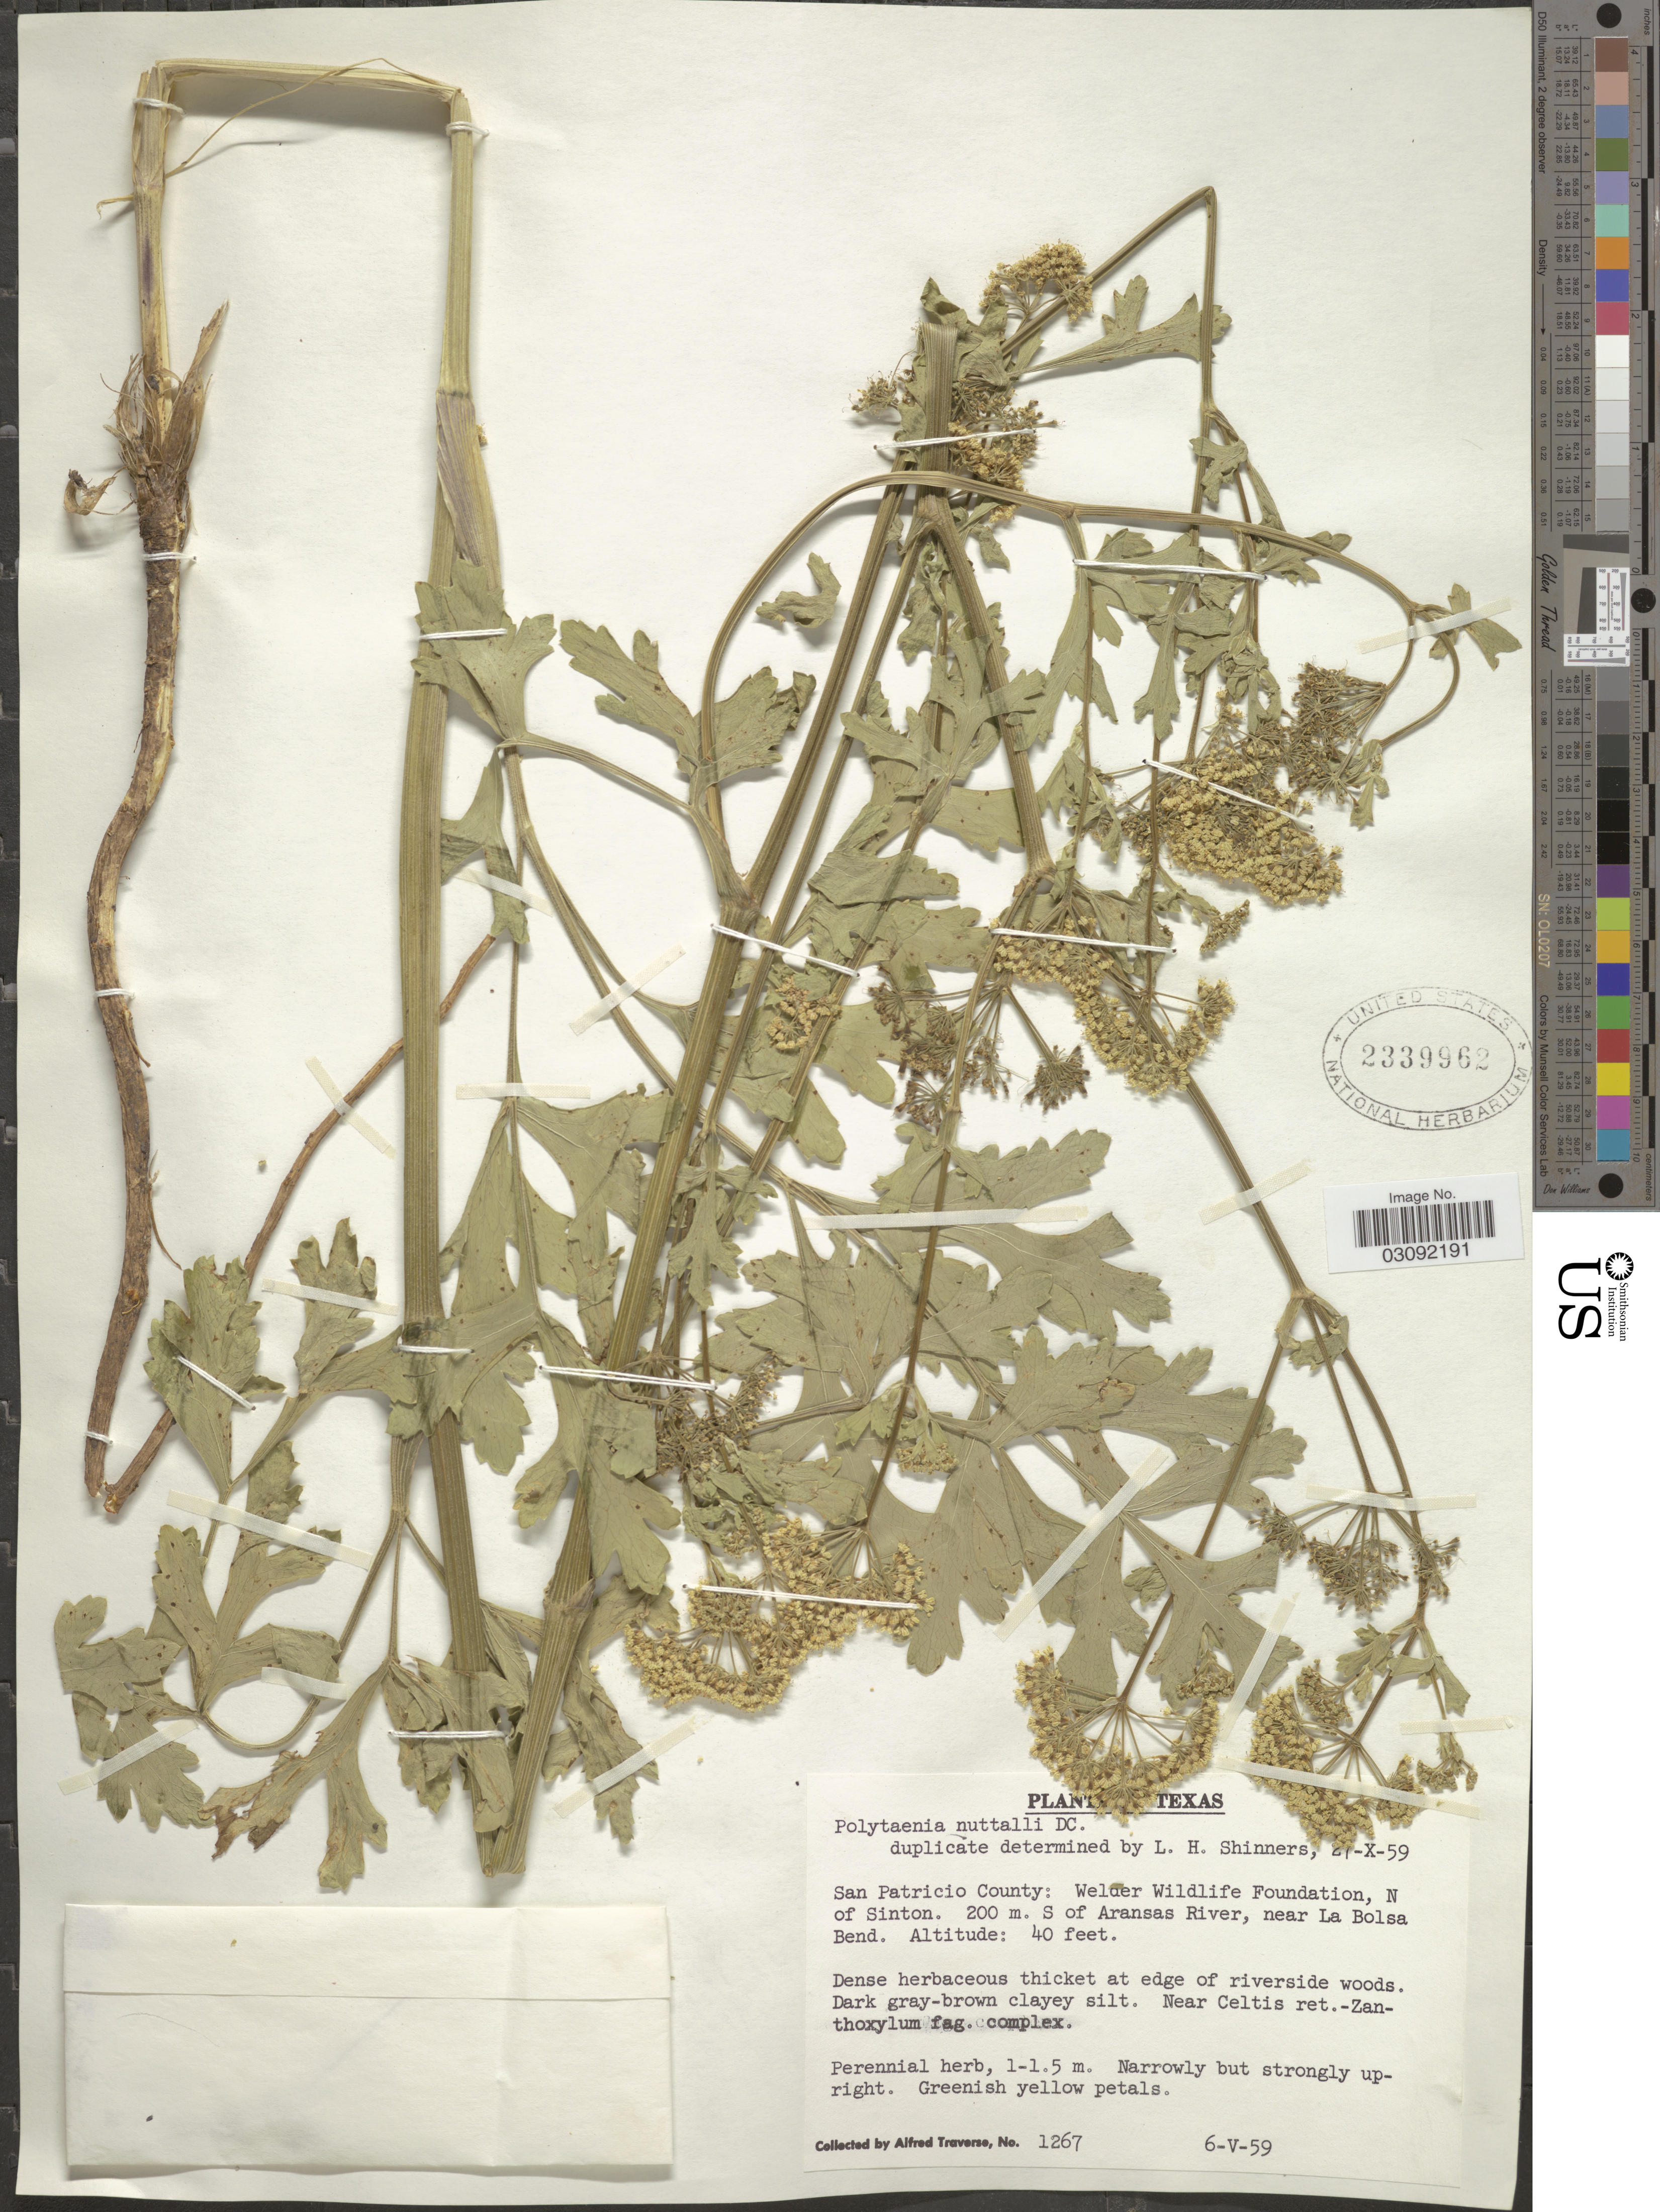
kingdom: Plantae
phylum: Tracheophyta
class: Magnoliopsida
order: Apiales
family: Apiaceae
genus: Polytaenia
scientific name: Polytaenia nuttallii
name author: DC.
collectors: A. Traverse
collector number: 1267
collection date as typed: Transcribed d/m/y: 6/5/59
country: United States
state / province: Texas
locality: San Patricio County: Welder Wildlife Foundation, N of Sinton. 200 m. S of Aransas River, near La Bolsa Bend.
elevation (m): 12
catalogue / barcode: US 2339962